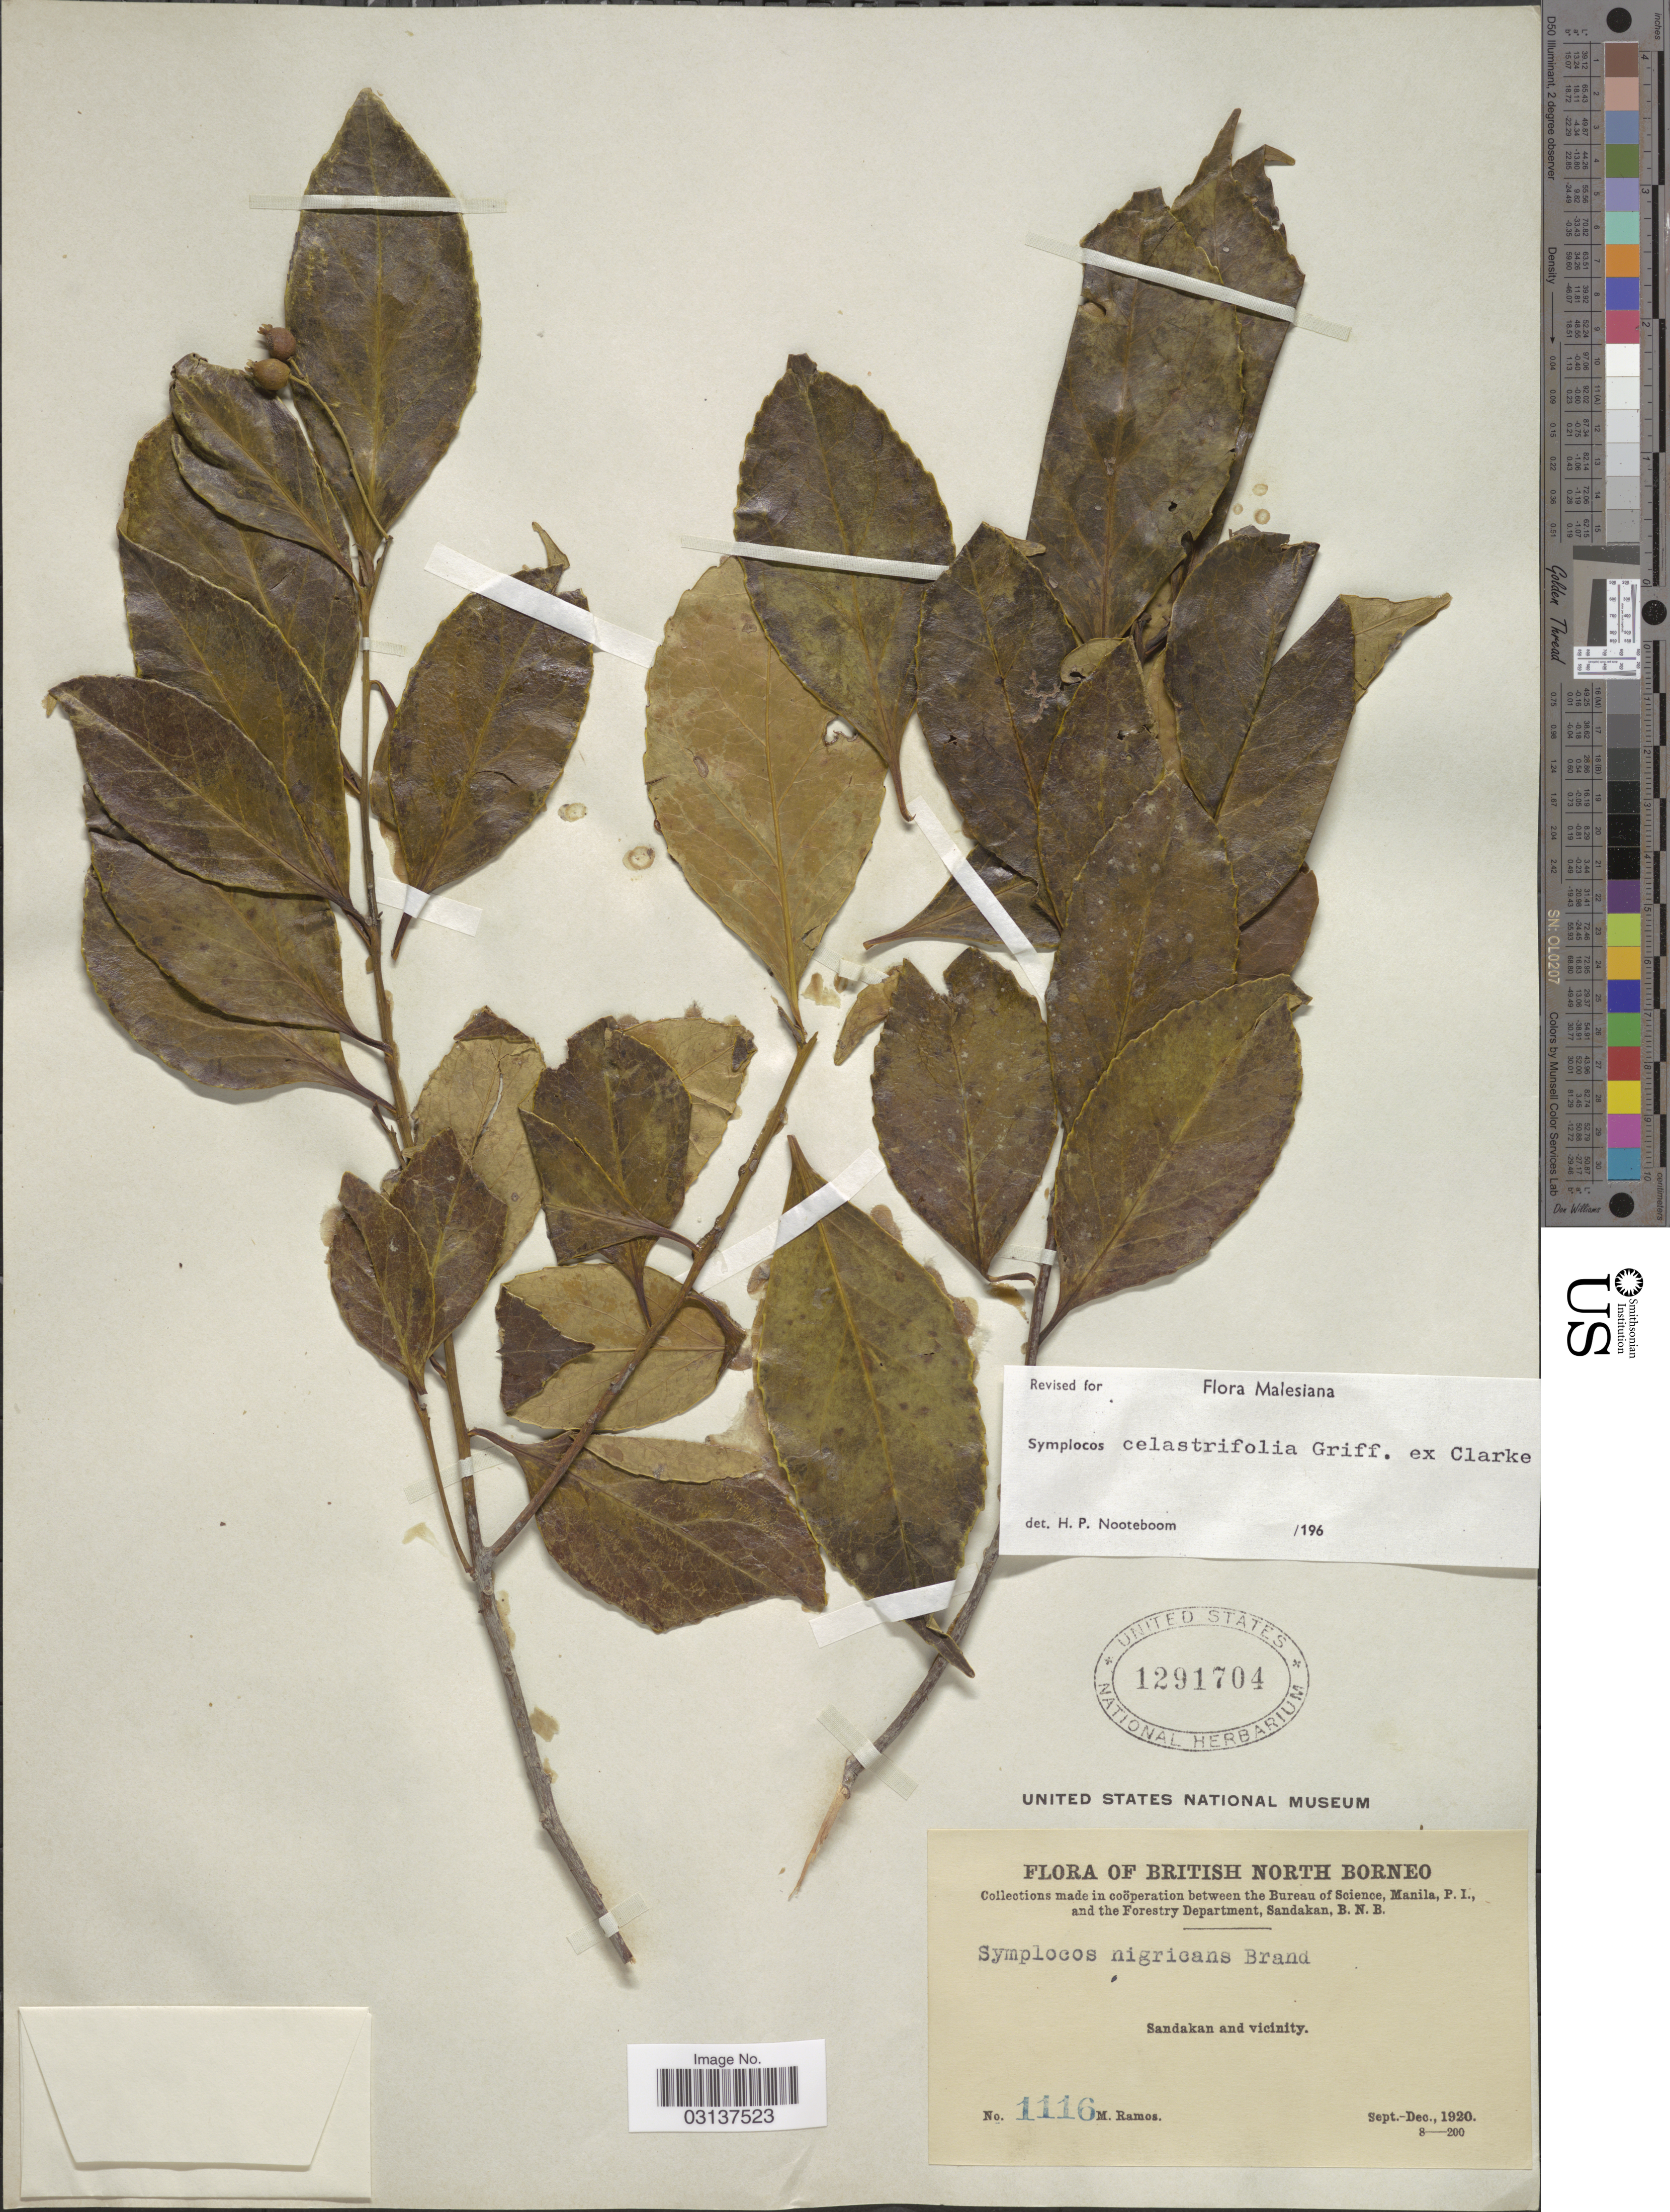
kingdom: Plantae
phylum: Tracheophyta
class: Magnoliopsida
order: Ericales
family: Symplocaceae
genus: Symplocos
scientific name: Symplocos celastrifolia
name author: Griff. ex C.B. Clarke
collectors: M. Ramos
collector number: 1116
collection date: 1920-09/1920-12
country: Malaysia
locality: British North Borneo, Sandakan and vicinity.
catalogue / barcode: US 1291704